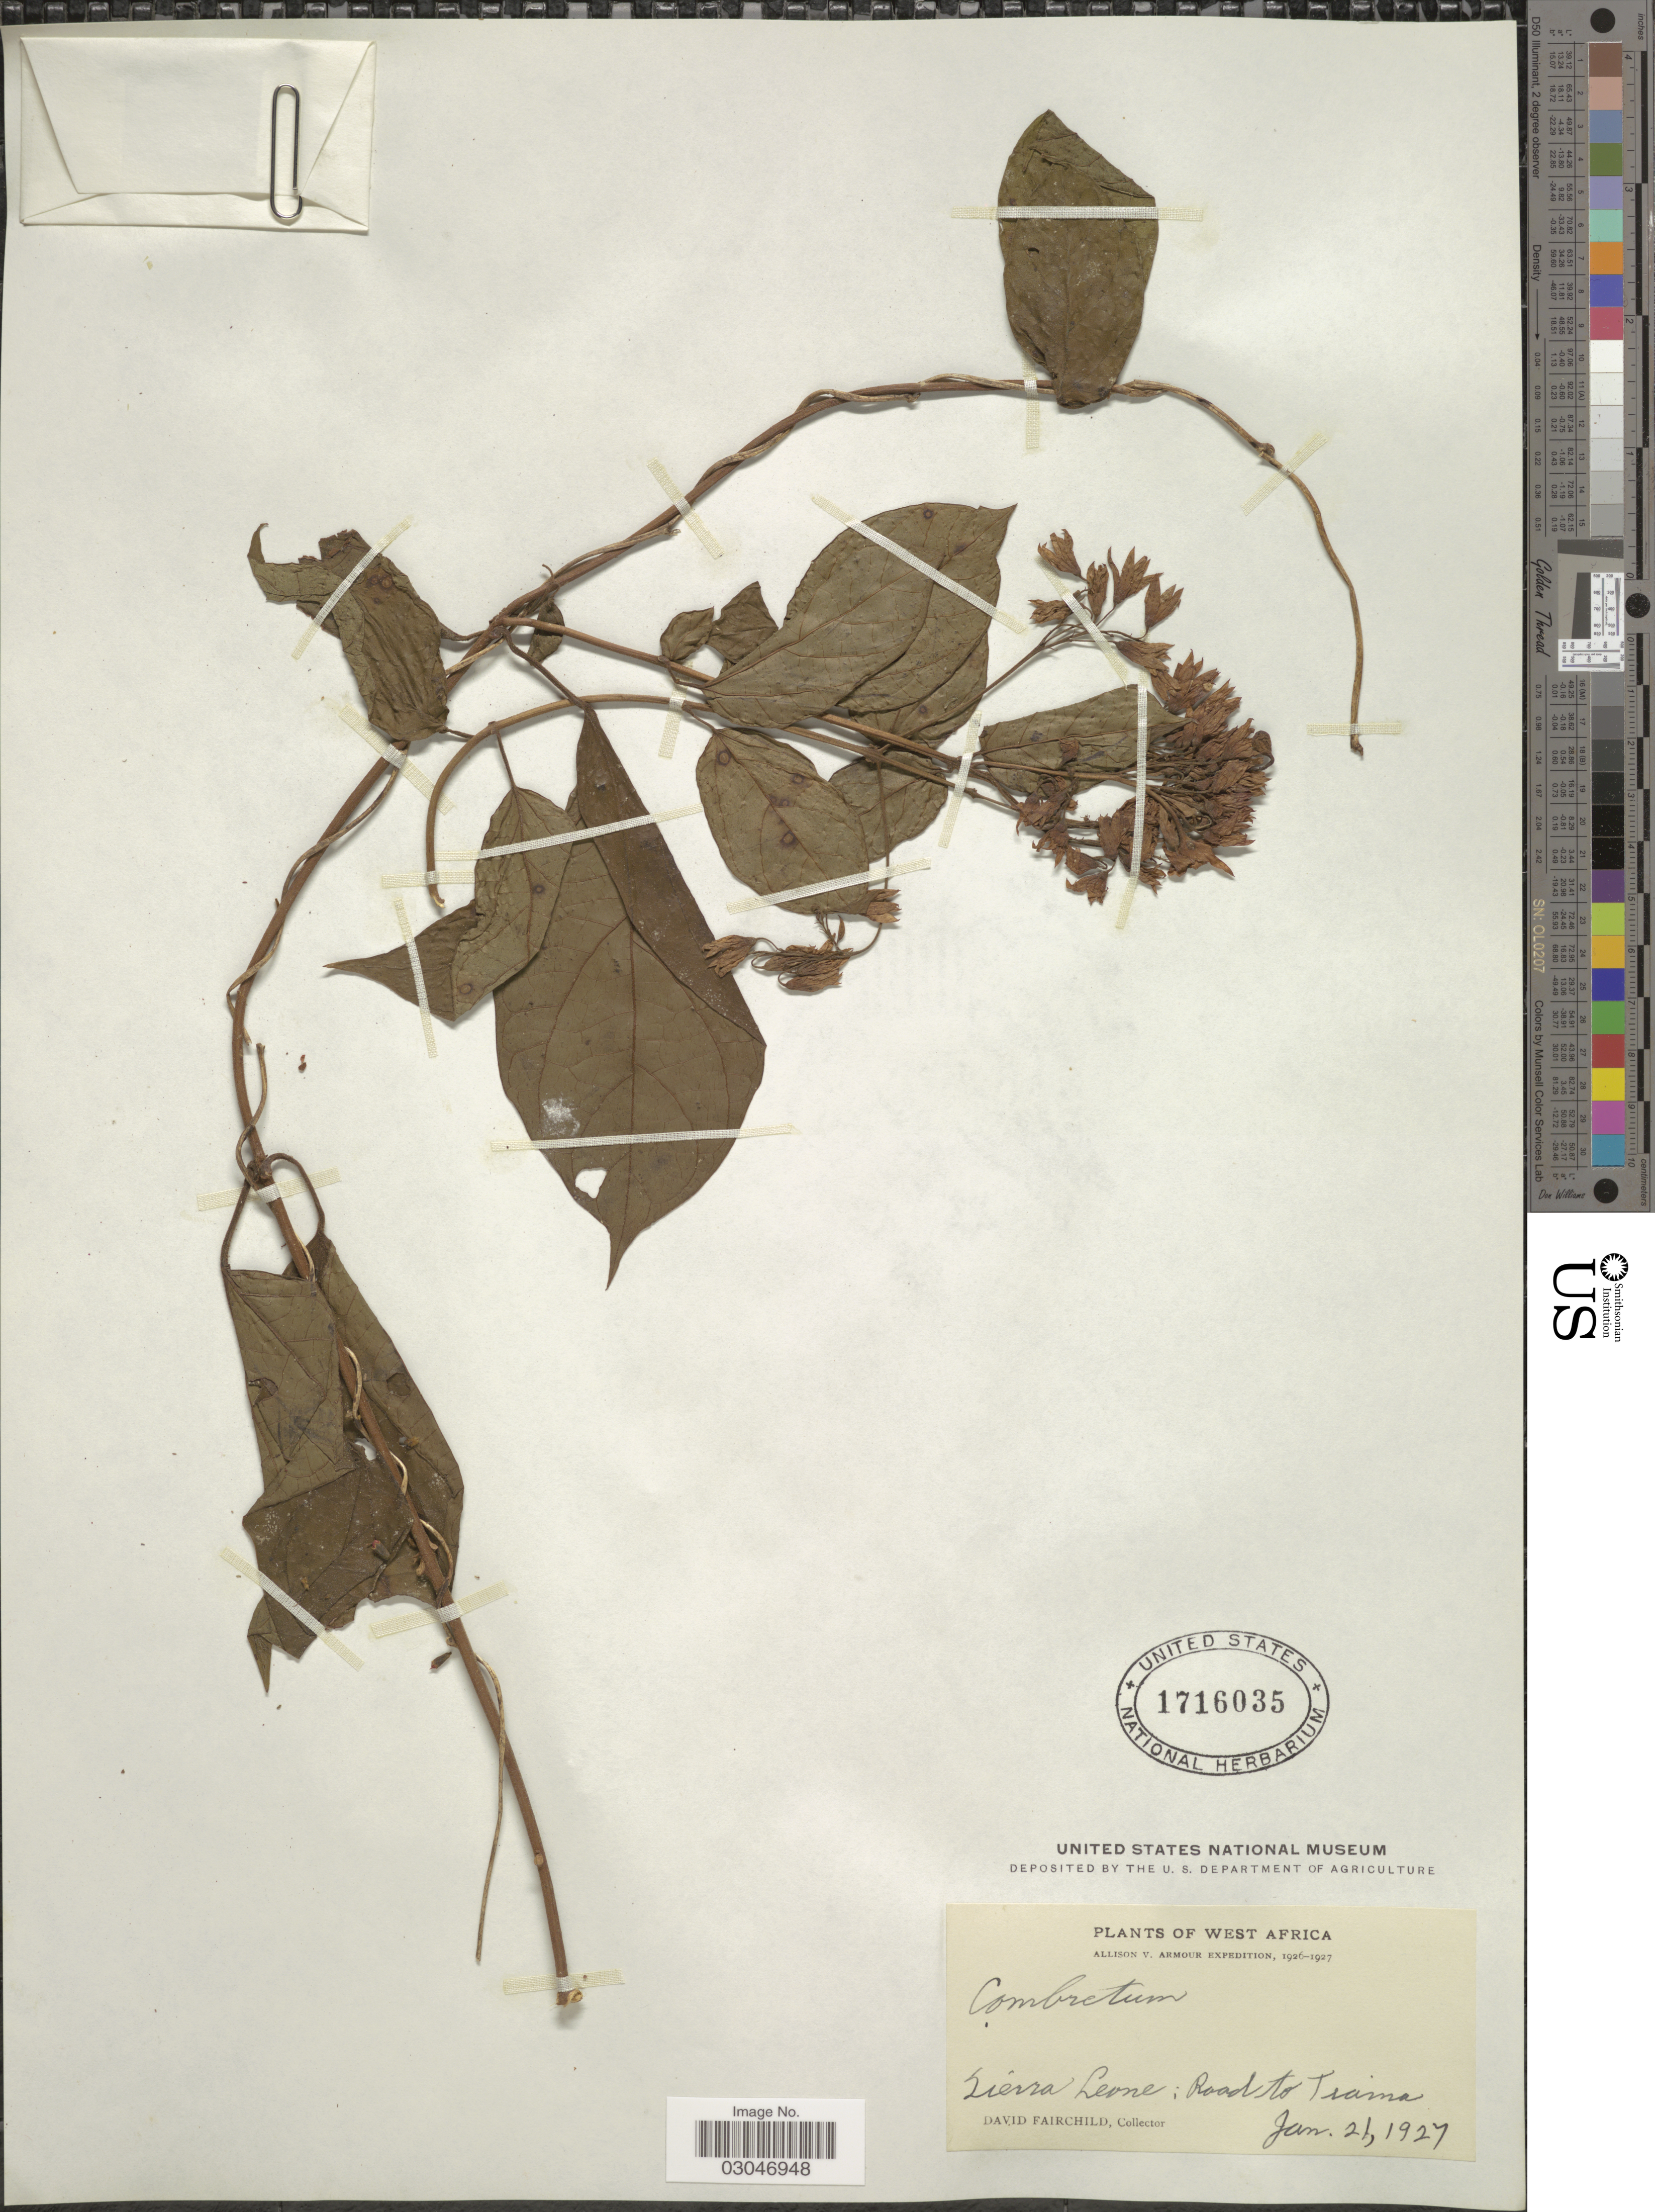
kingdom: Plantae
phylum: Tracheophyta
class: Magnoliopsida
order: Myrtales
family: Combretaceae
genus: Combretum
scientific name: Combretum sp.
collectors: D. Fairchild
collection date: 1927-01-21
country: Sierra Leone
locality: West Africa, Sierra Leone; Road to Tiama.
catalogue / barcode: US 1716035